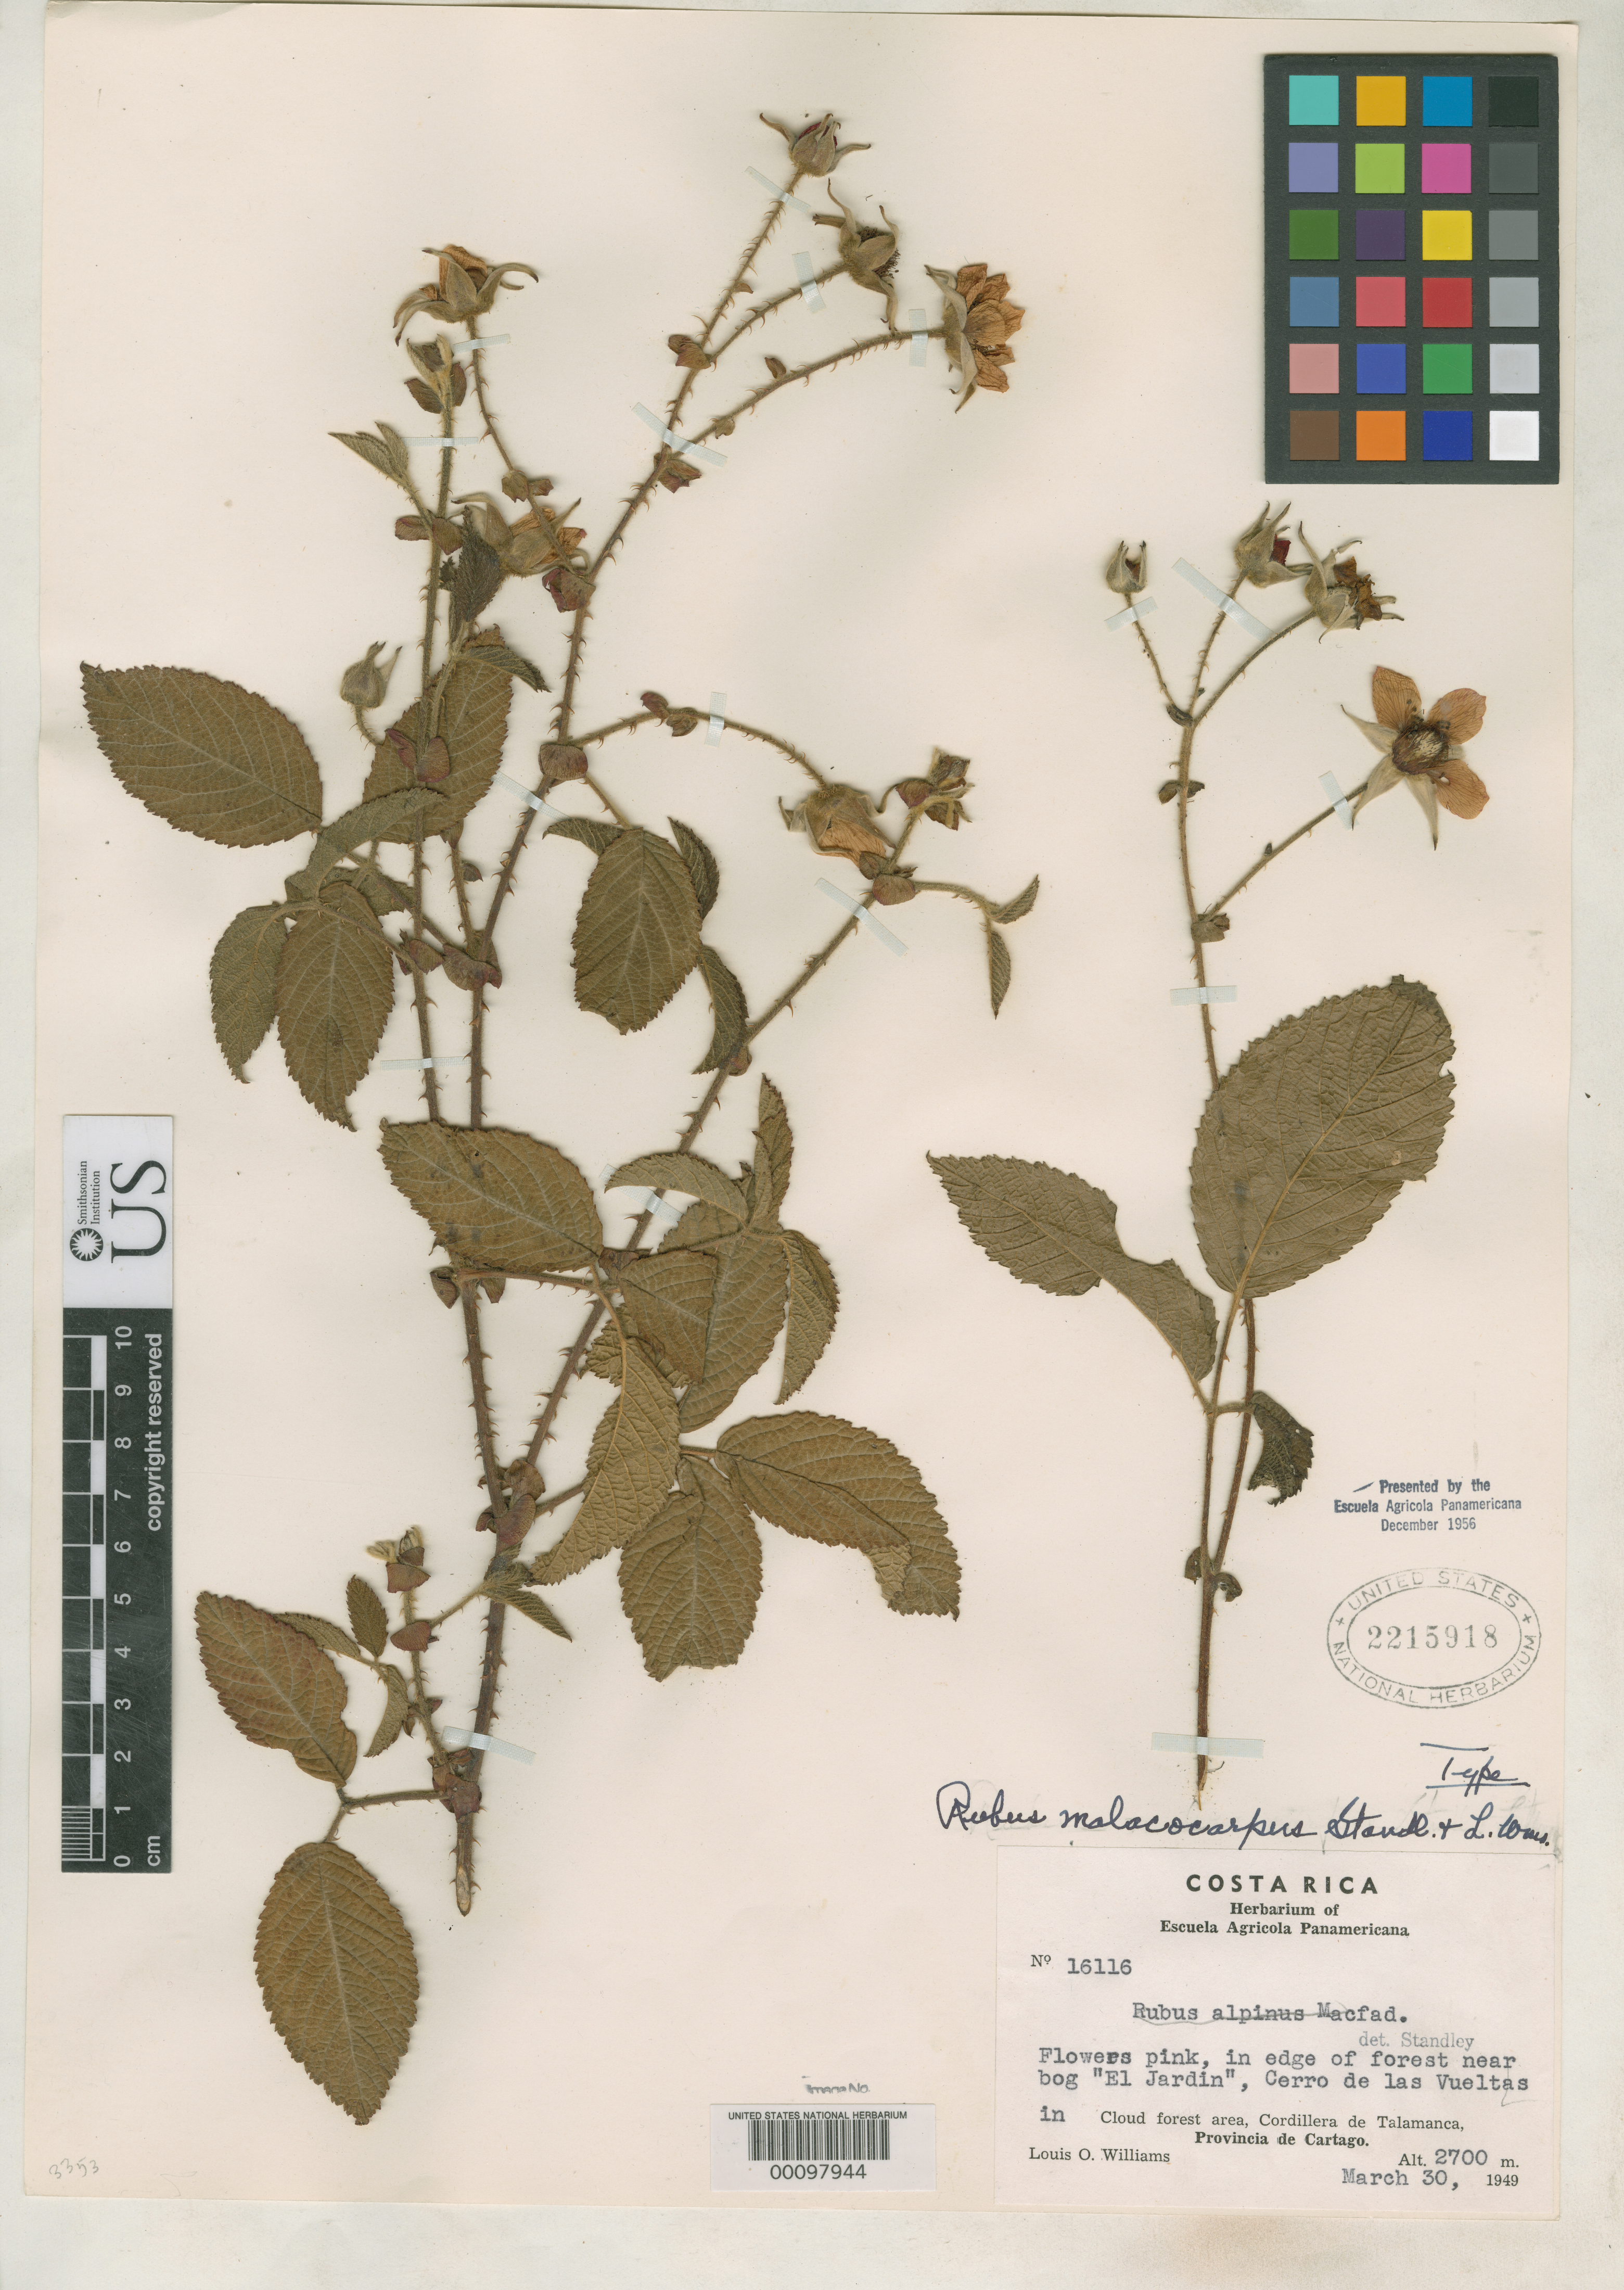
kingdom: Plantae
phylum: Tracheophyta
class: Magnoliopsida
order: Rosales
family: Rosaceae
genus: Rubus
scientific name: Rubus malacocarpus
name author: Standl. & L.O. Williams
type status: Holotype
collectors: L. O. Williams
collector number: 16116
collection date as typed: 30 Mar 1949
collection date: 1949-03-30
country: Costa Rica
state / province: Cartago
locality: Forest near bog "El Jardin", Cerro de Las Vueltas, Cordillera de Talamanca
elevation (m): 2700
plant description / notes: "Presented by the Escuela Agricola Panamericana December 1956." Holotype, transferred from EAP to US (see Dorr et al. 2009, Taxon 58: 993-1001).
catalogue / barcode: US 2215918